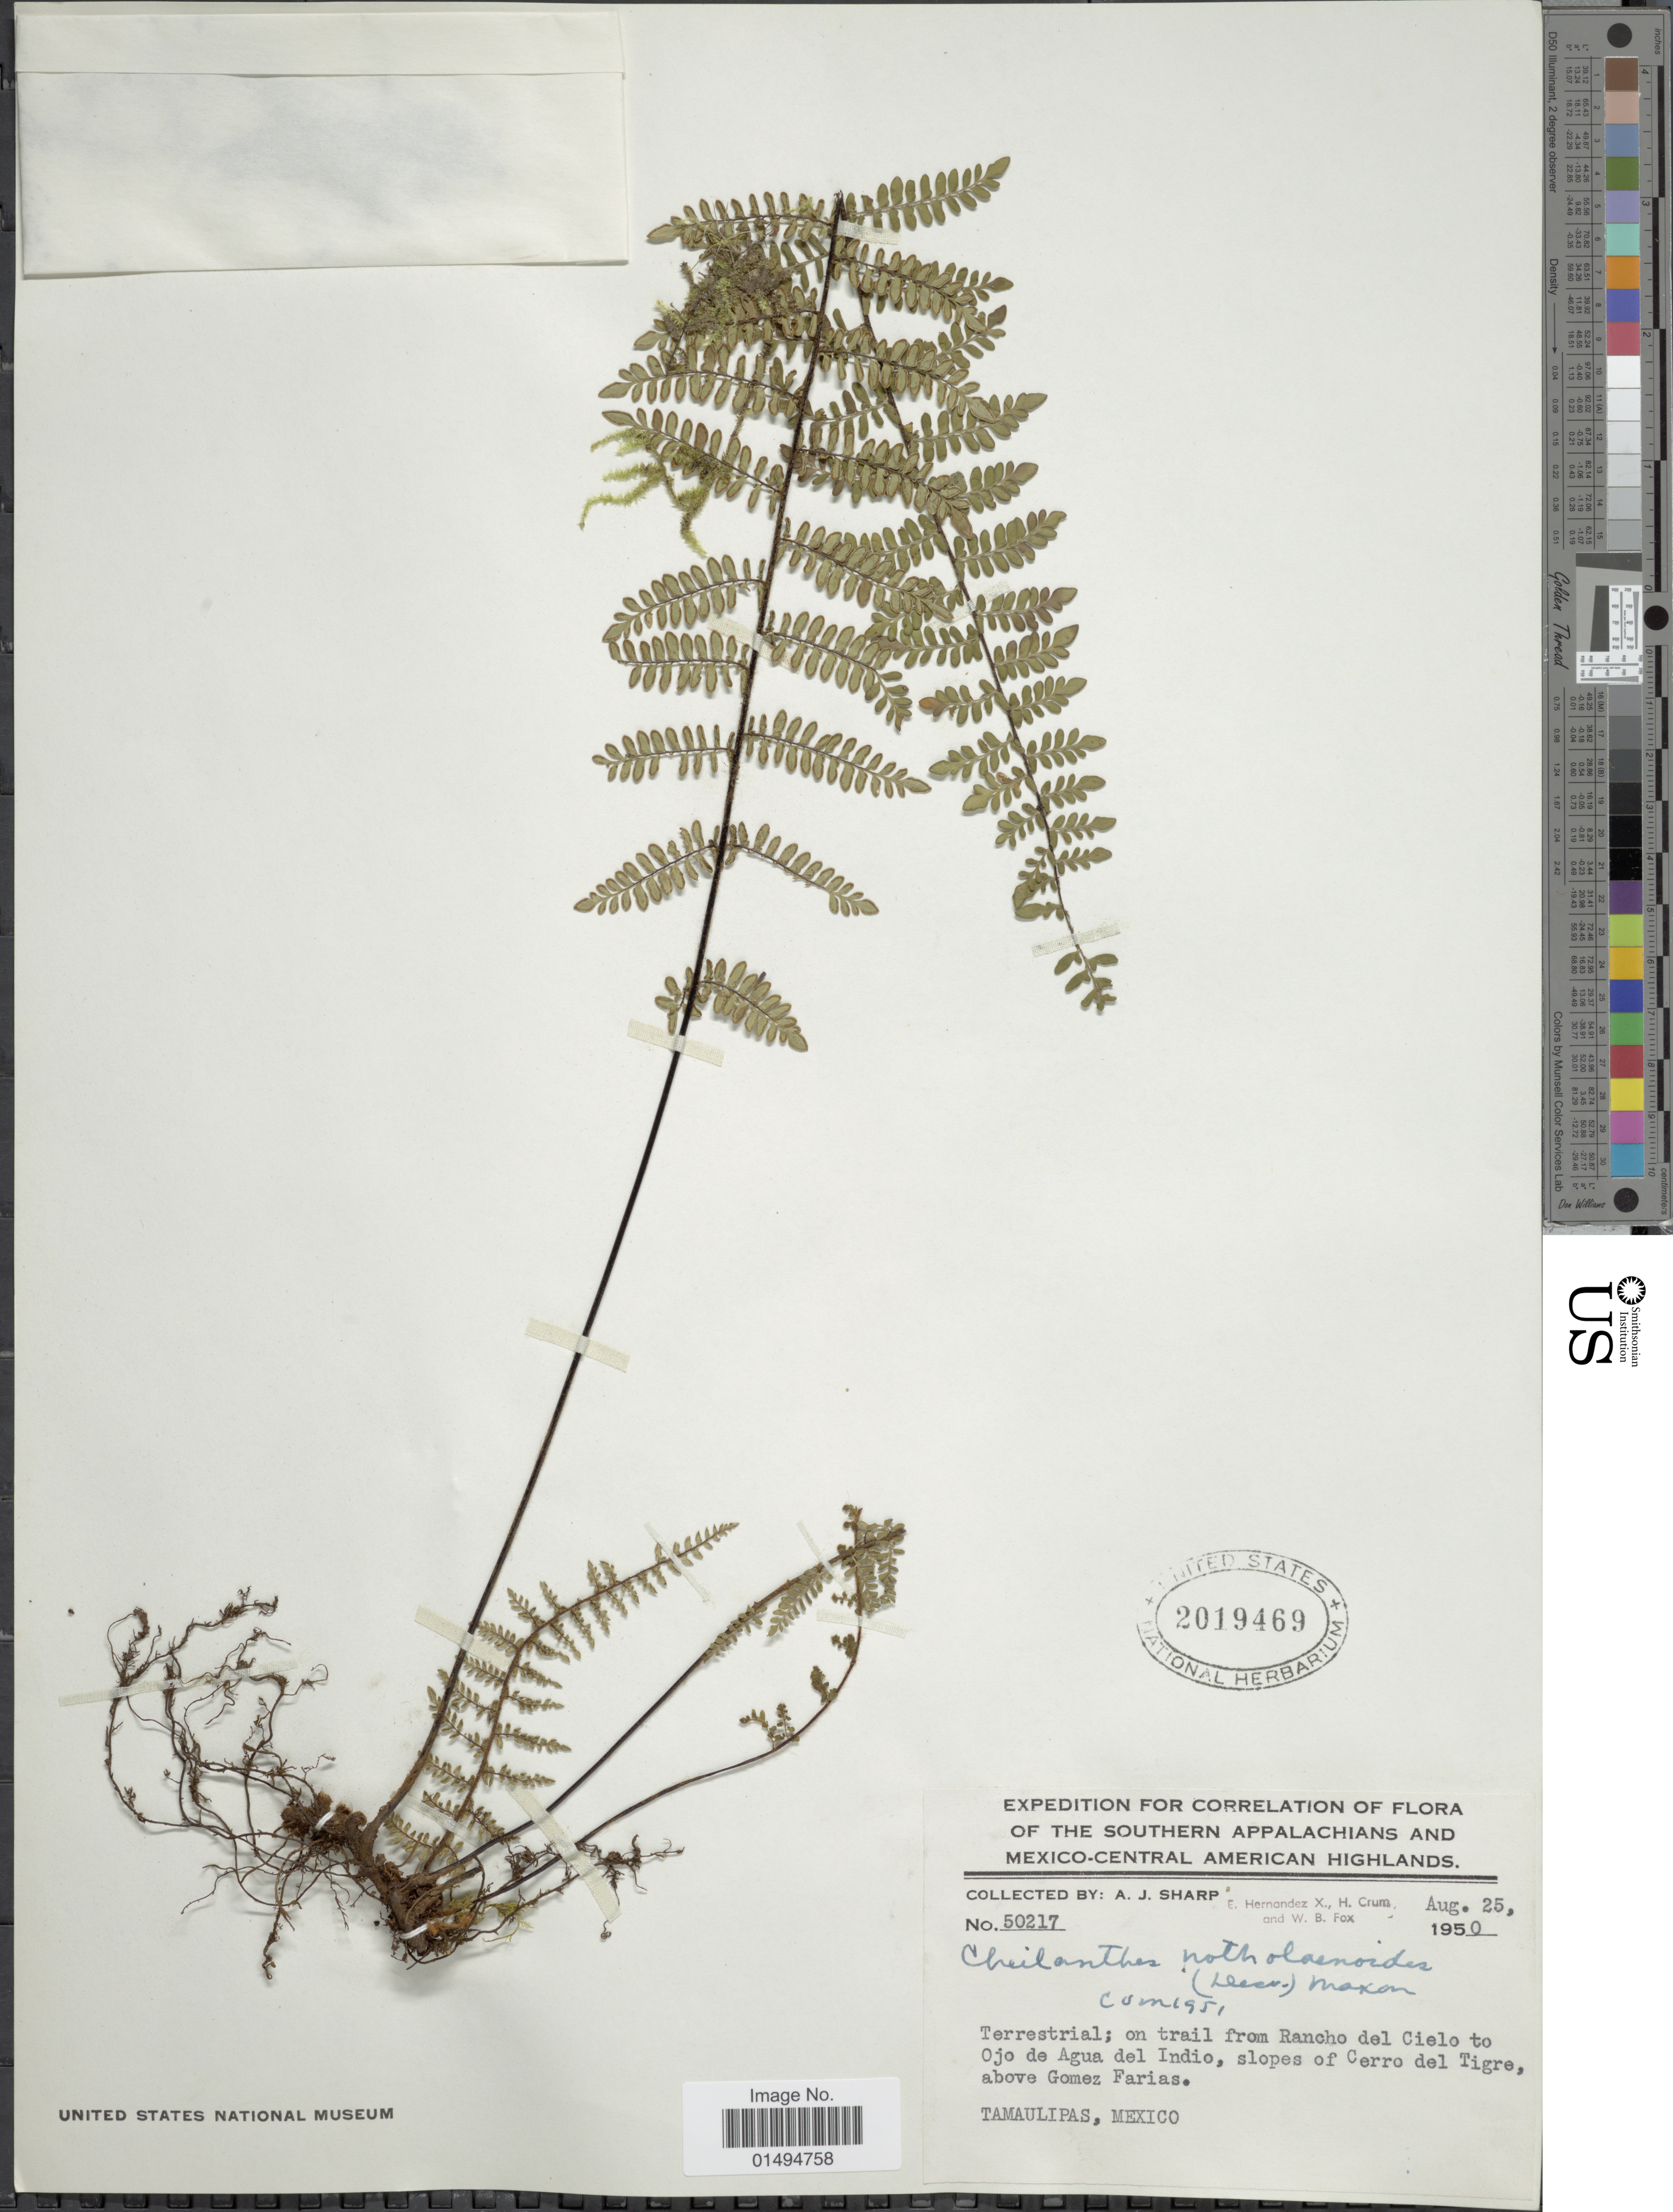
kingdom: Plantae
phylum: Tracheophyta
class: Polypodiopsida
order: Polypodiales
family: Pteridaceae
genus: Myriopteris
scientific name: Myriopteris notholaenoides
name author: (Desv.) Grusz & Windham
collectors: A. J. Sharp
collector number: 50217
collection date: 1950-08-25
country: Mexico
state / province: Tamaulipas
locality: On trail from Rancho del Cielo to Ojo de Agua del Indio, slopes of Cerro del Tigre, above Gomez Farias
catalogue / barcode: US 2019469